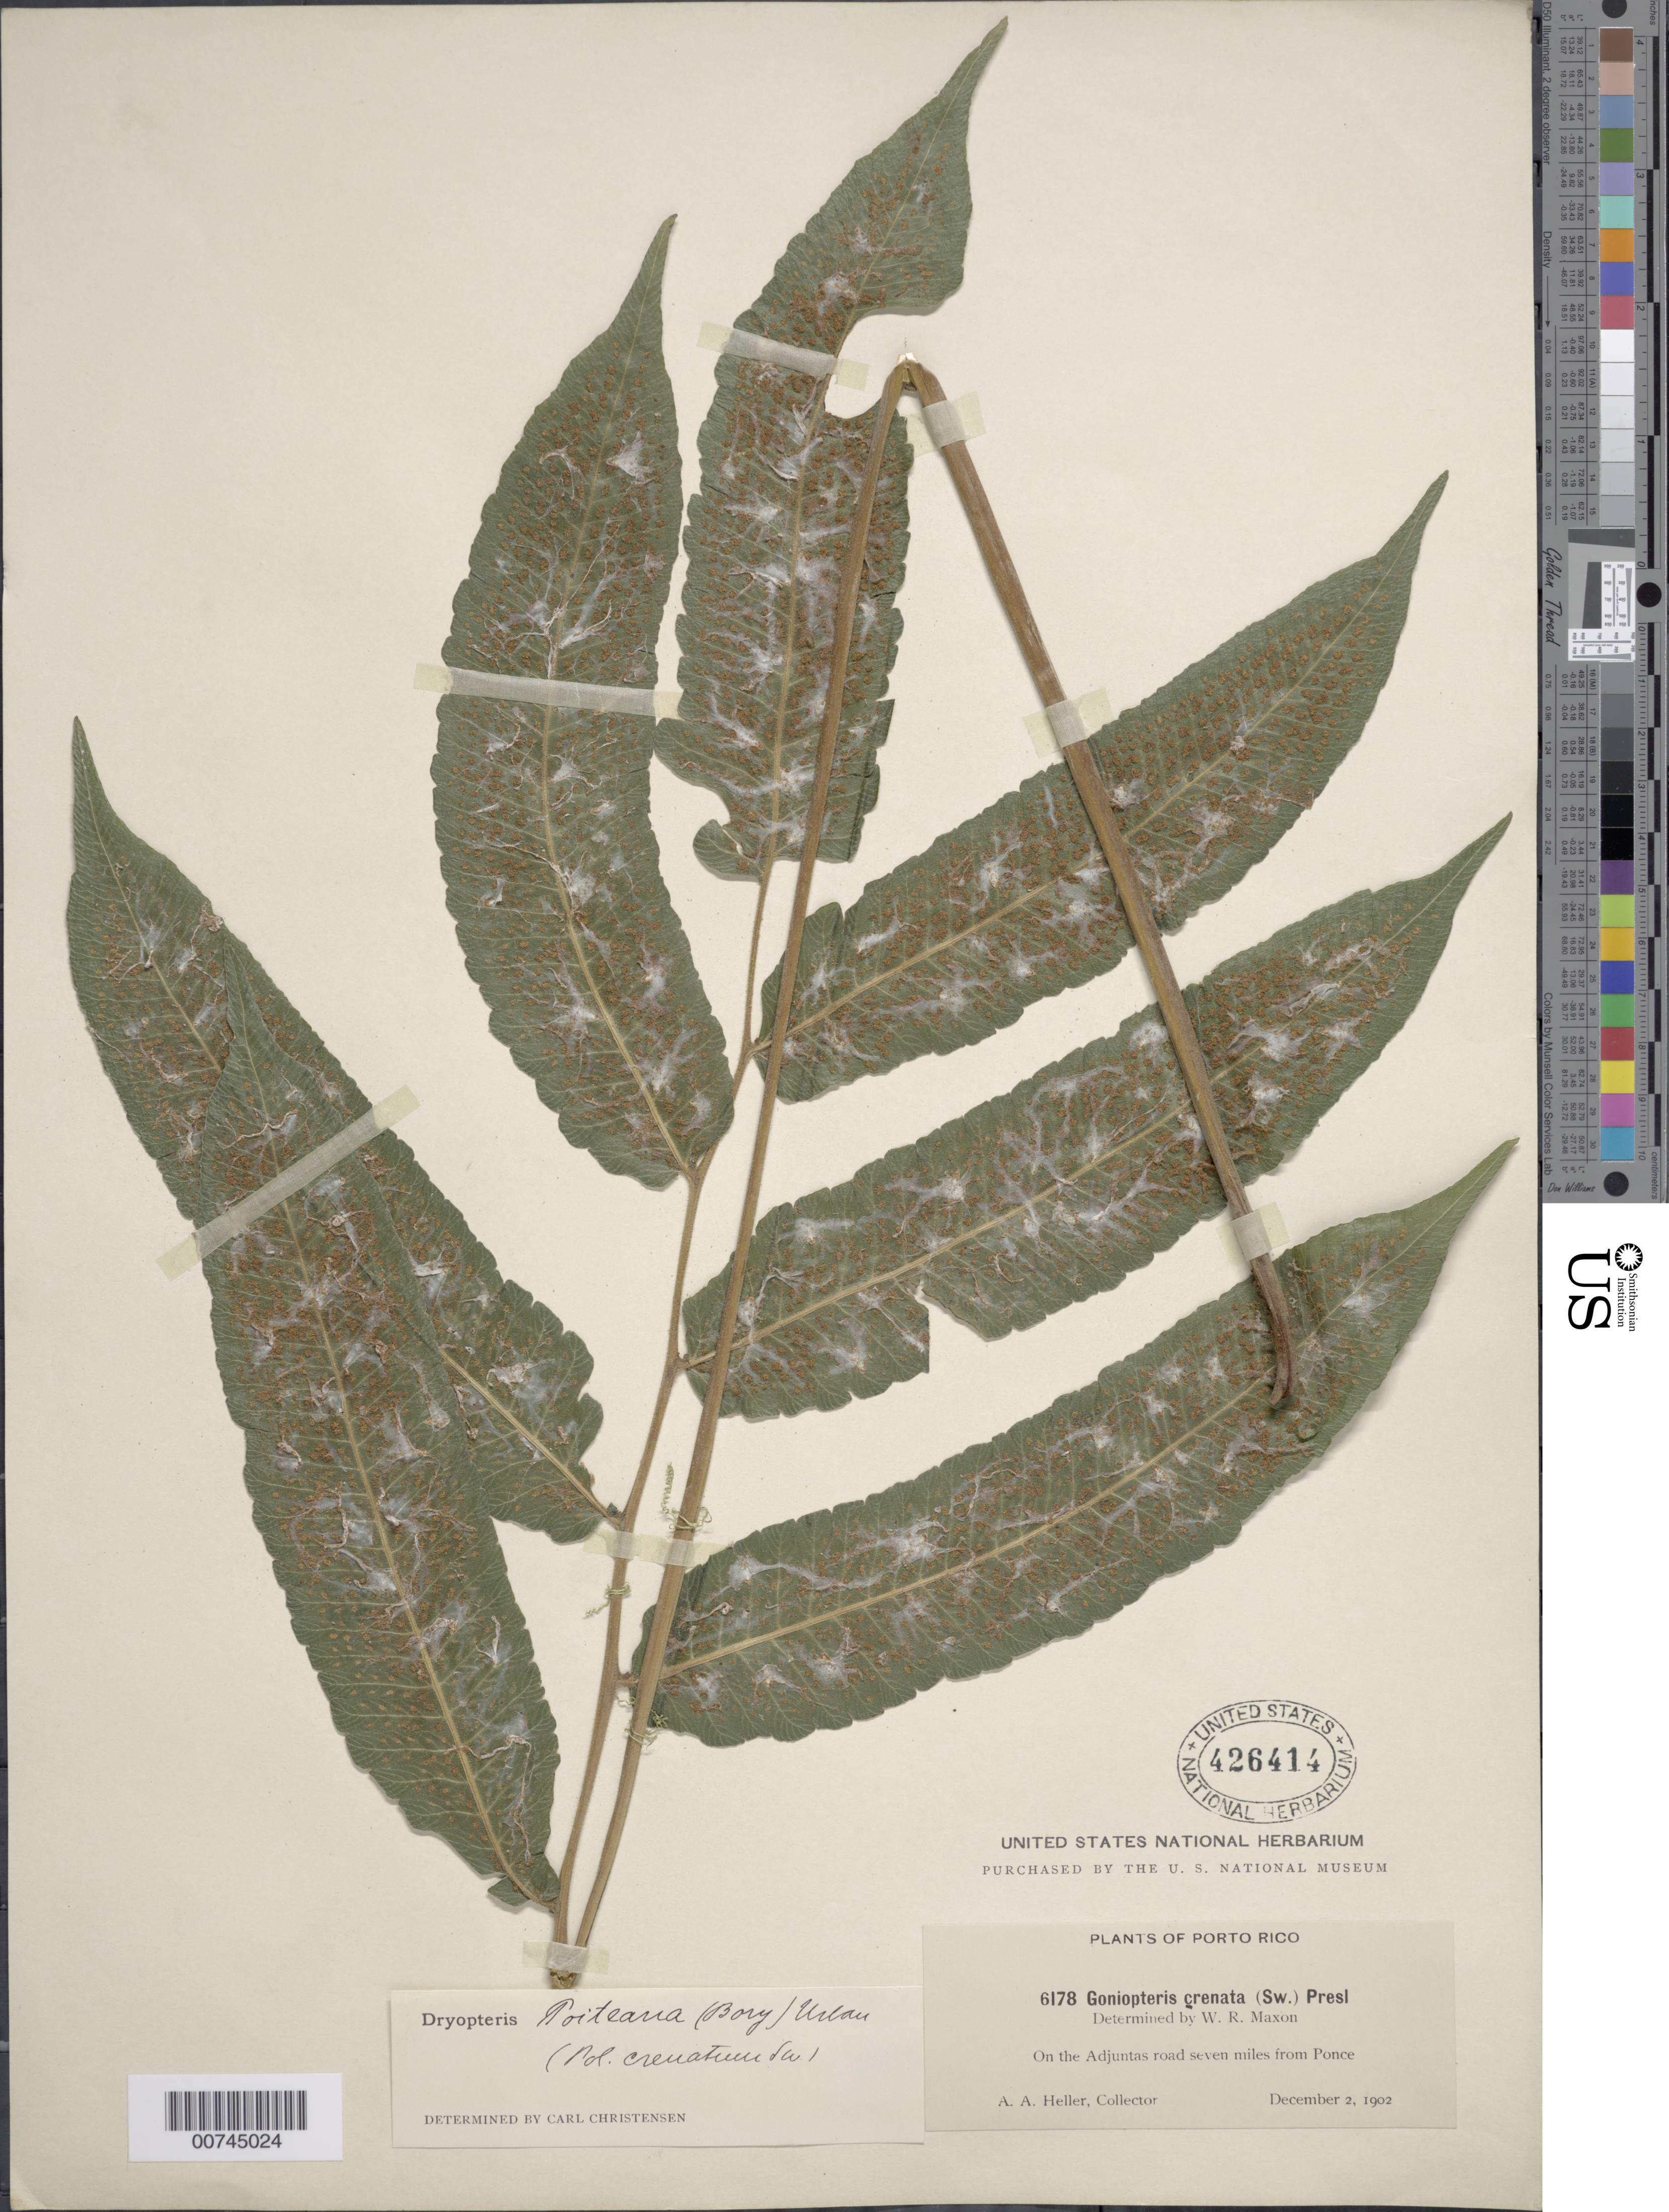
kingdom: Plantae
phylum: Tracheophyta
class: Polypodiopsida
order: Polypodiales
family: Thelypteridaceae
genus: Goniopteris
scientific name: Goniopteris poiteana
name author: (Bory) Ching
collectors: A. A. Heller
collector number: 6178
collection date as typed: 02 Dec 1902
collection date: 1902-12-02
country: Puerto Rico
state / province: Ponce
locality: On the Adjuntas road seven miles from Ponce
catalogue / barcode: US 426414